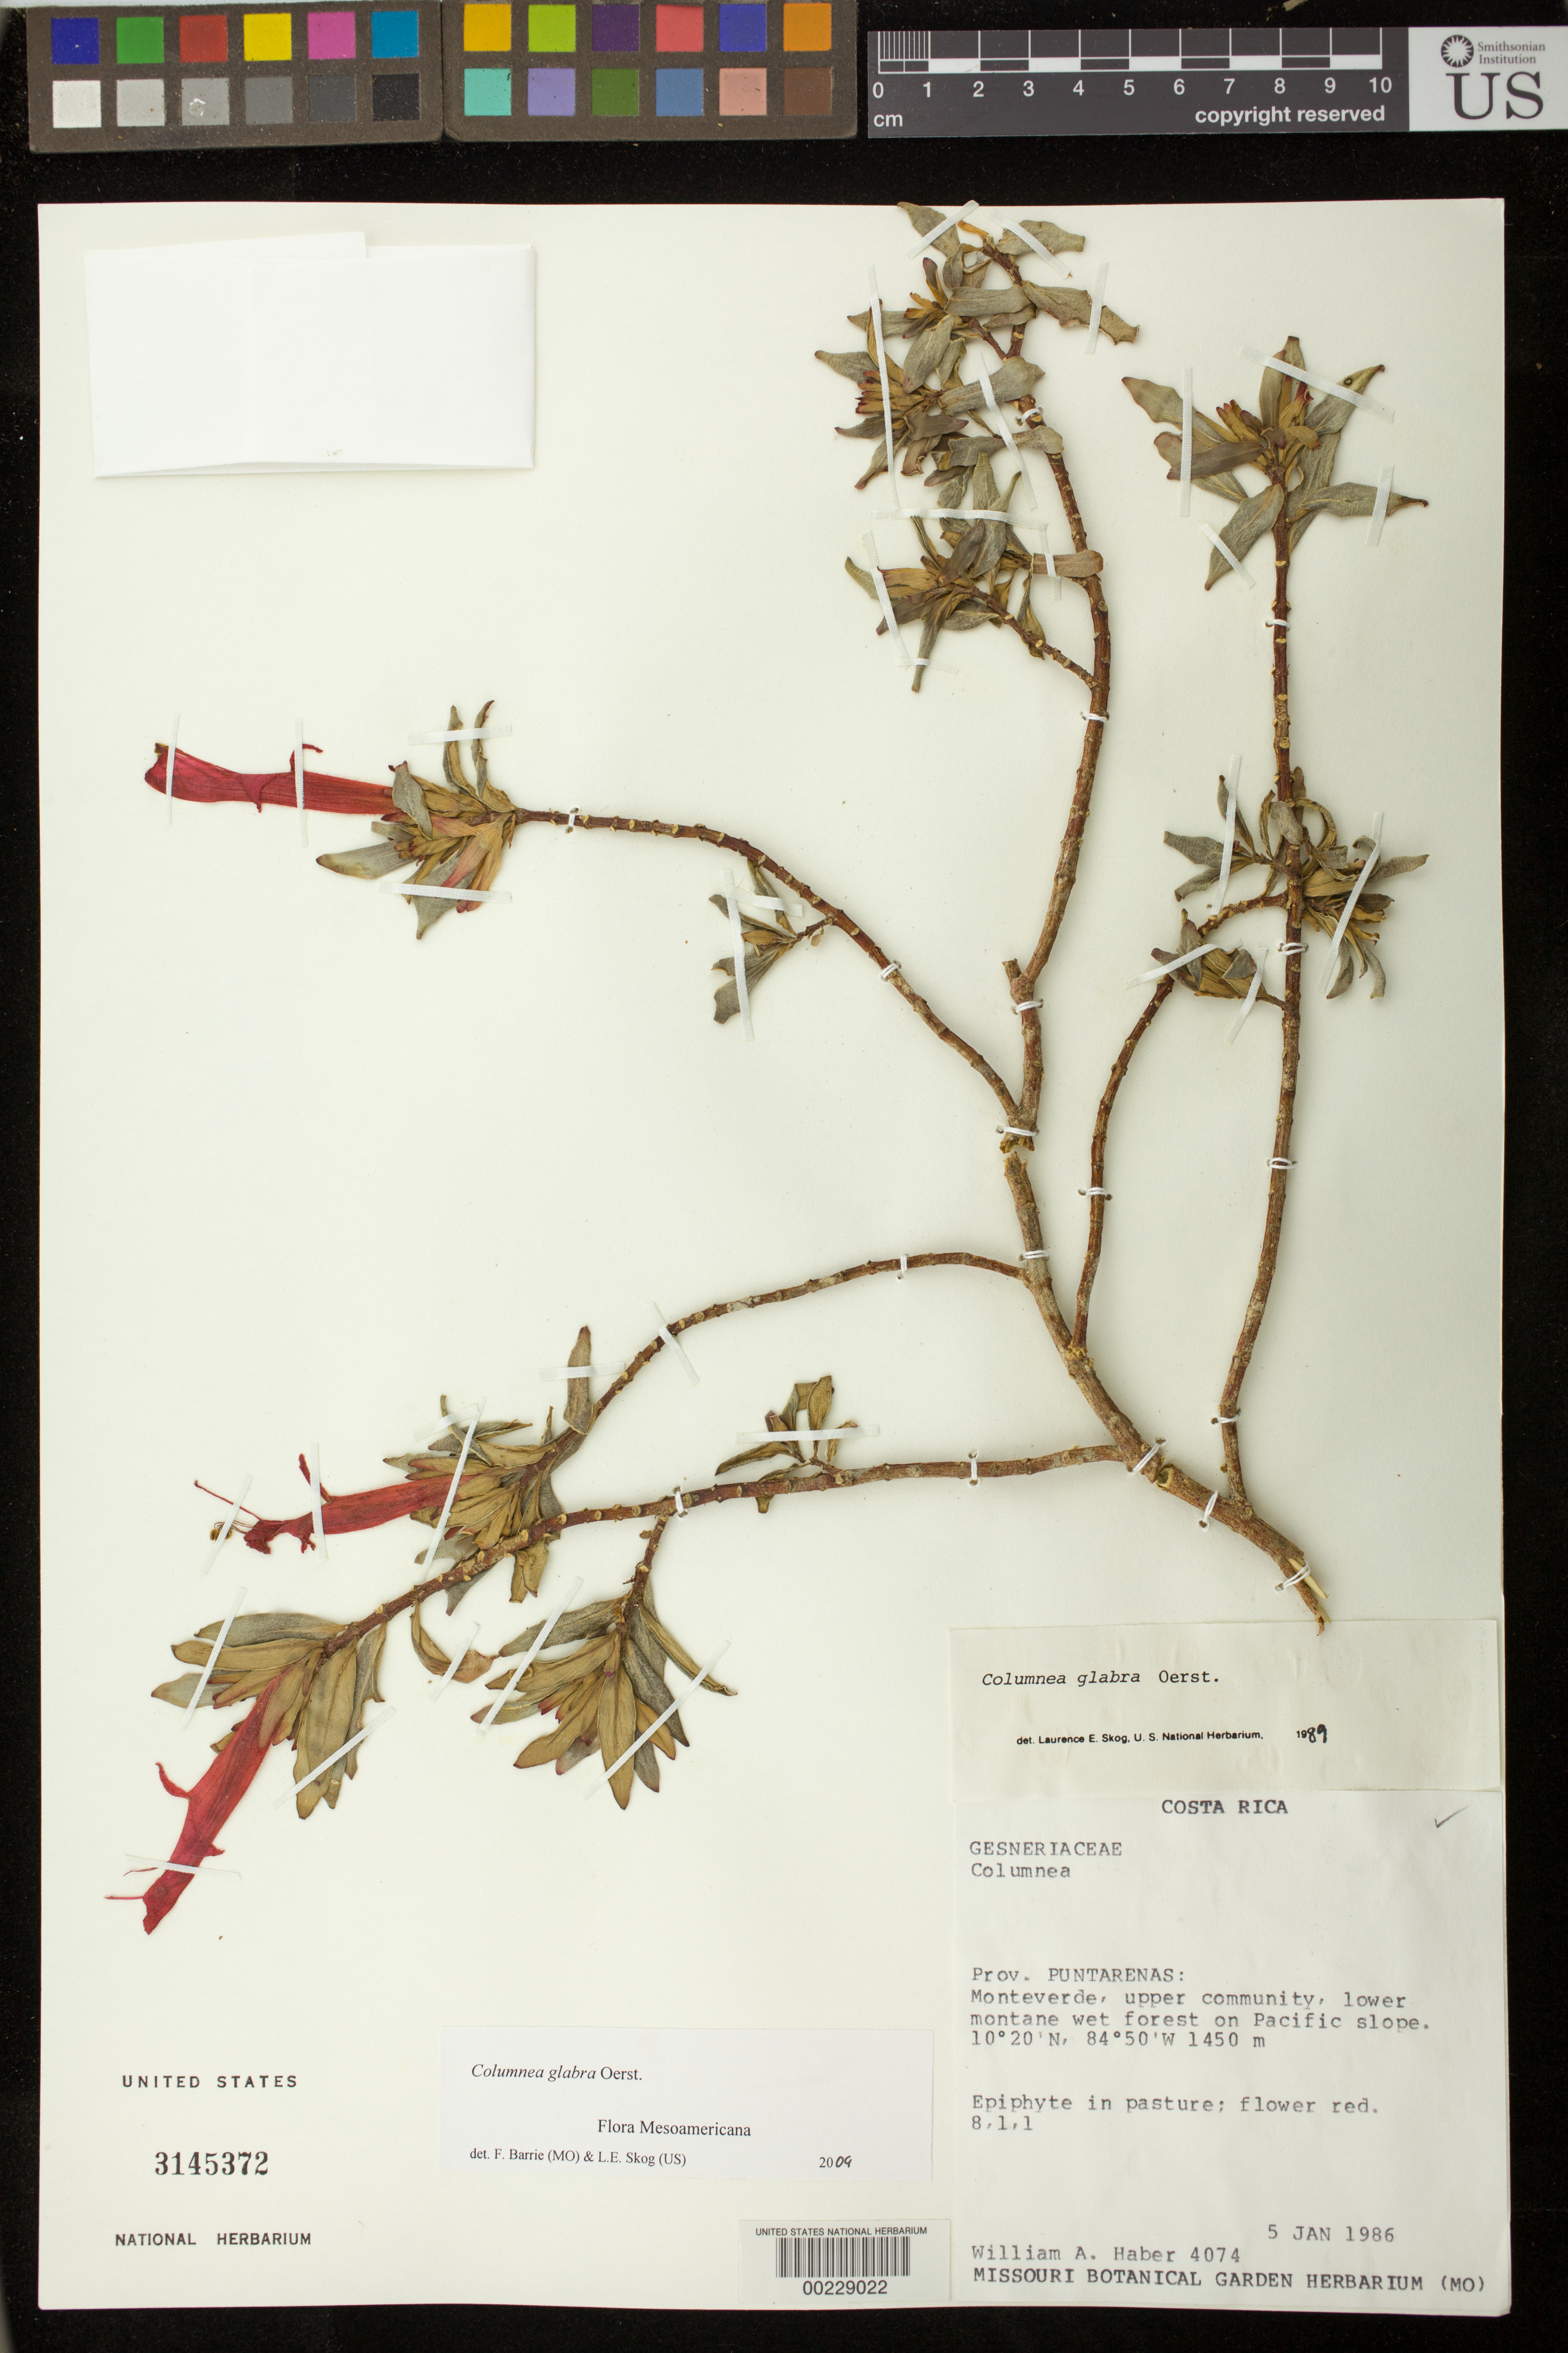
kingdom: Plantae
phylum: Tracheophyta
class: Magnoliopsida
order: Lamiales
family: Gesneriaceae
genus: Columnea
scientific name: Columnea glabra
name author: Oerst.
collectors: W. A. Haber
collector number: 4074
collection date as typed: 05 Jan 1986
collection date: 1986-01-05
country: Costa Rica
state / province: Puntarenas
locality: Monteverde, on Pacific slope, upper community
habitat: Lower montane wet forest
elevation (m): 1450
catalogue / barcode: US 3145372